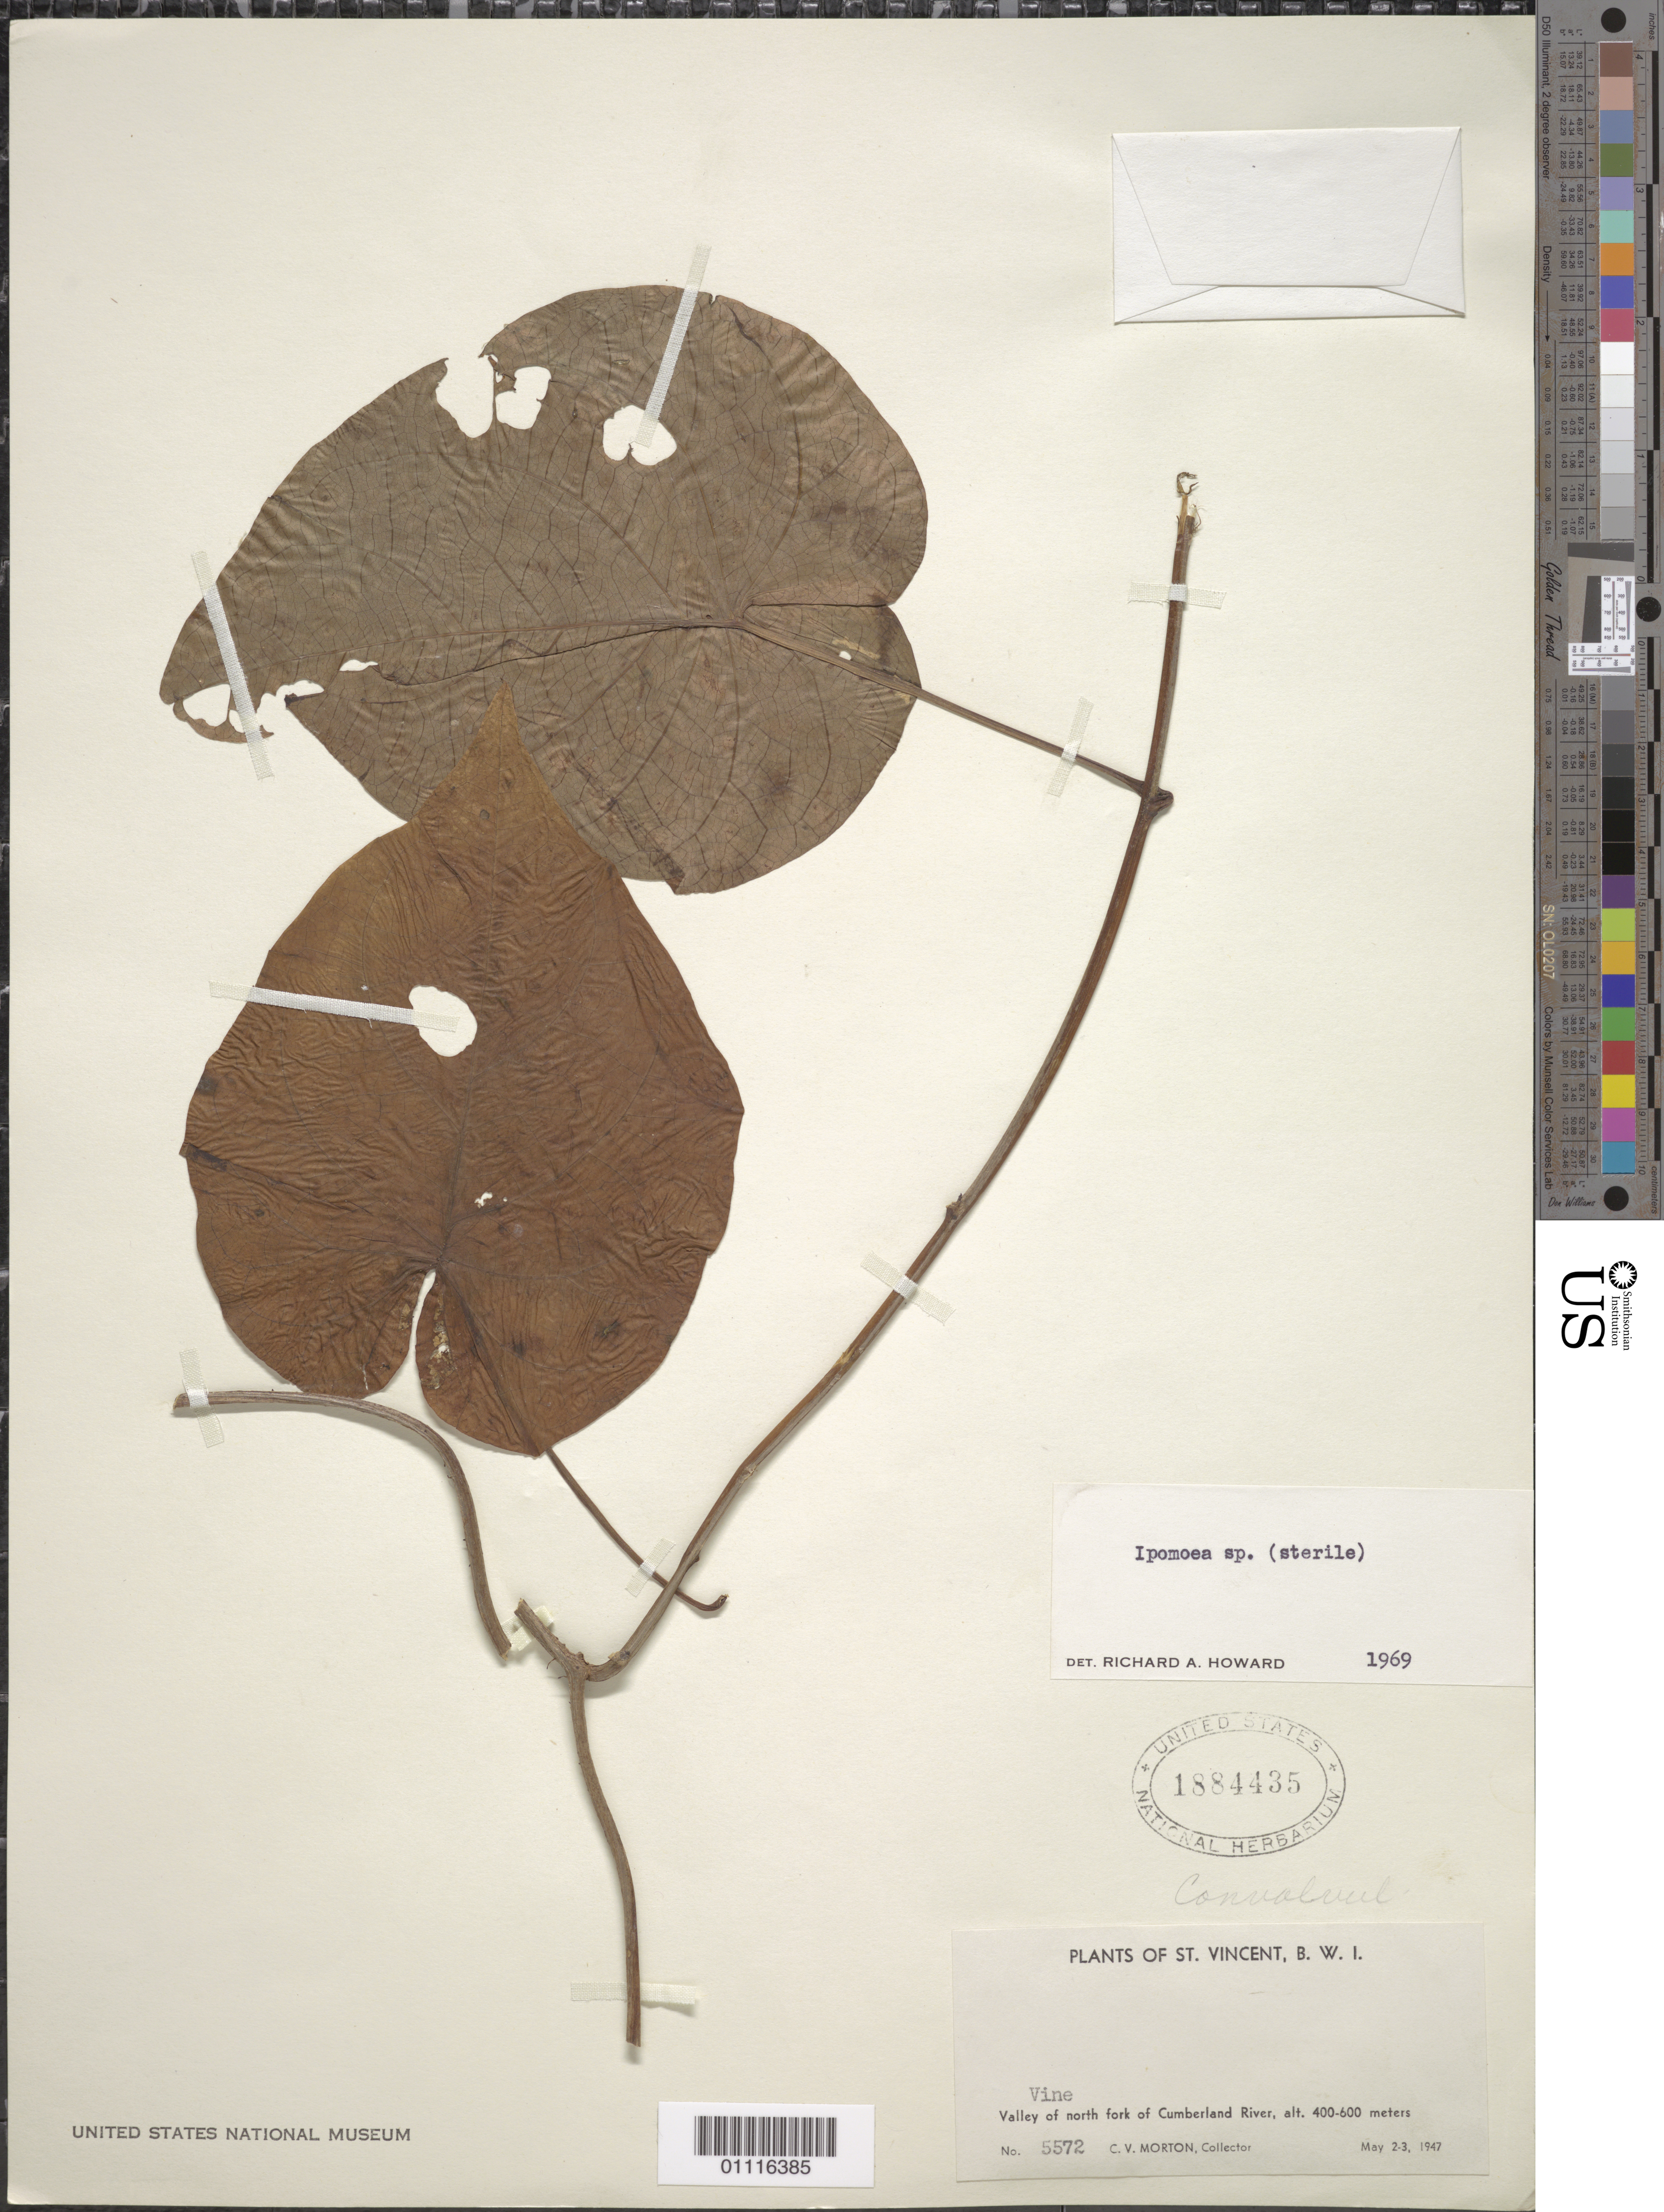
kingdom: Plantae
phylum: Tracheophyta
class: Magnoliopsida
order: Solanales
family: Convolvulaceae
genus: Ipomoea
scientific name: Ipomoea sp.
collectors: C. V. Morton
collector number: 5572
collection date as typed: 02 May 1947 to 03 May 1947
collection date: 1947-05-02/1947-05-03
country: St. Vincent - Grenadines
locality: Valley of N fork of Cumberland River.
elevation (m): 400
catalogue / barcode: US 1884435